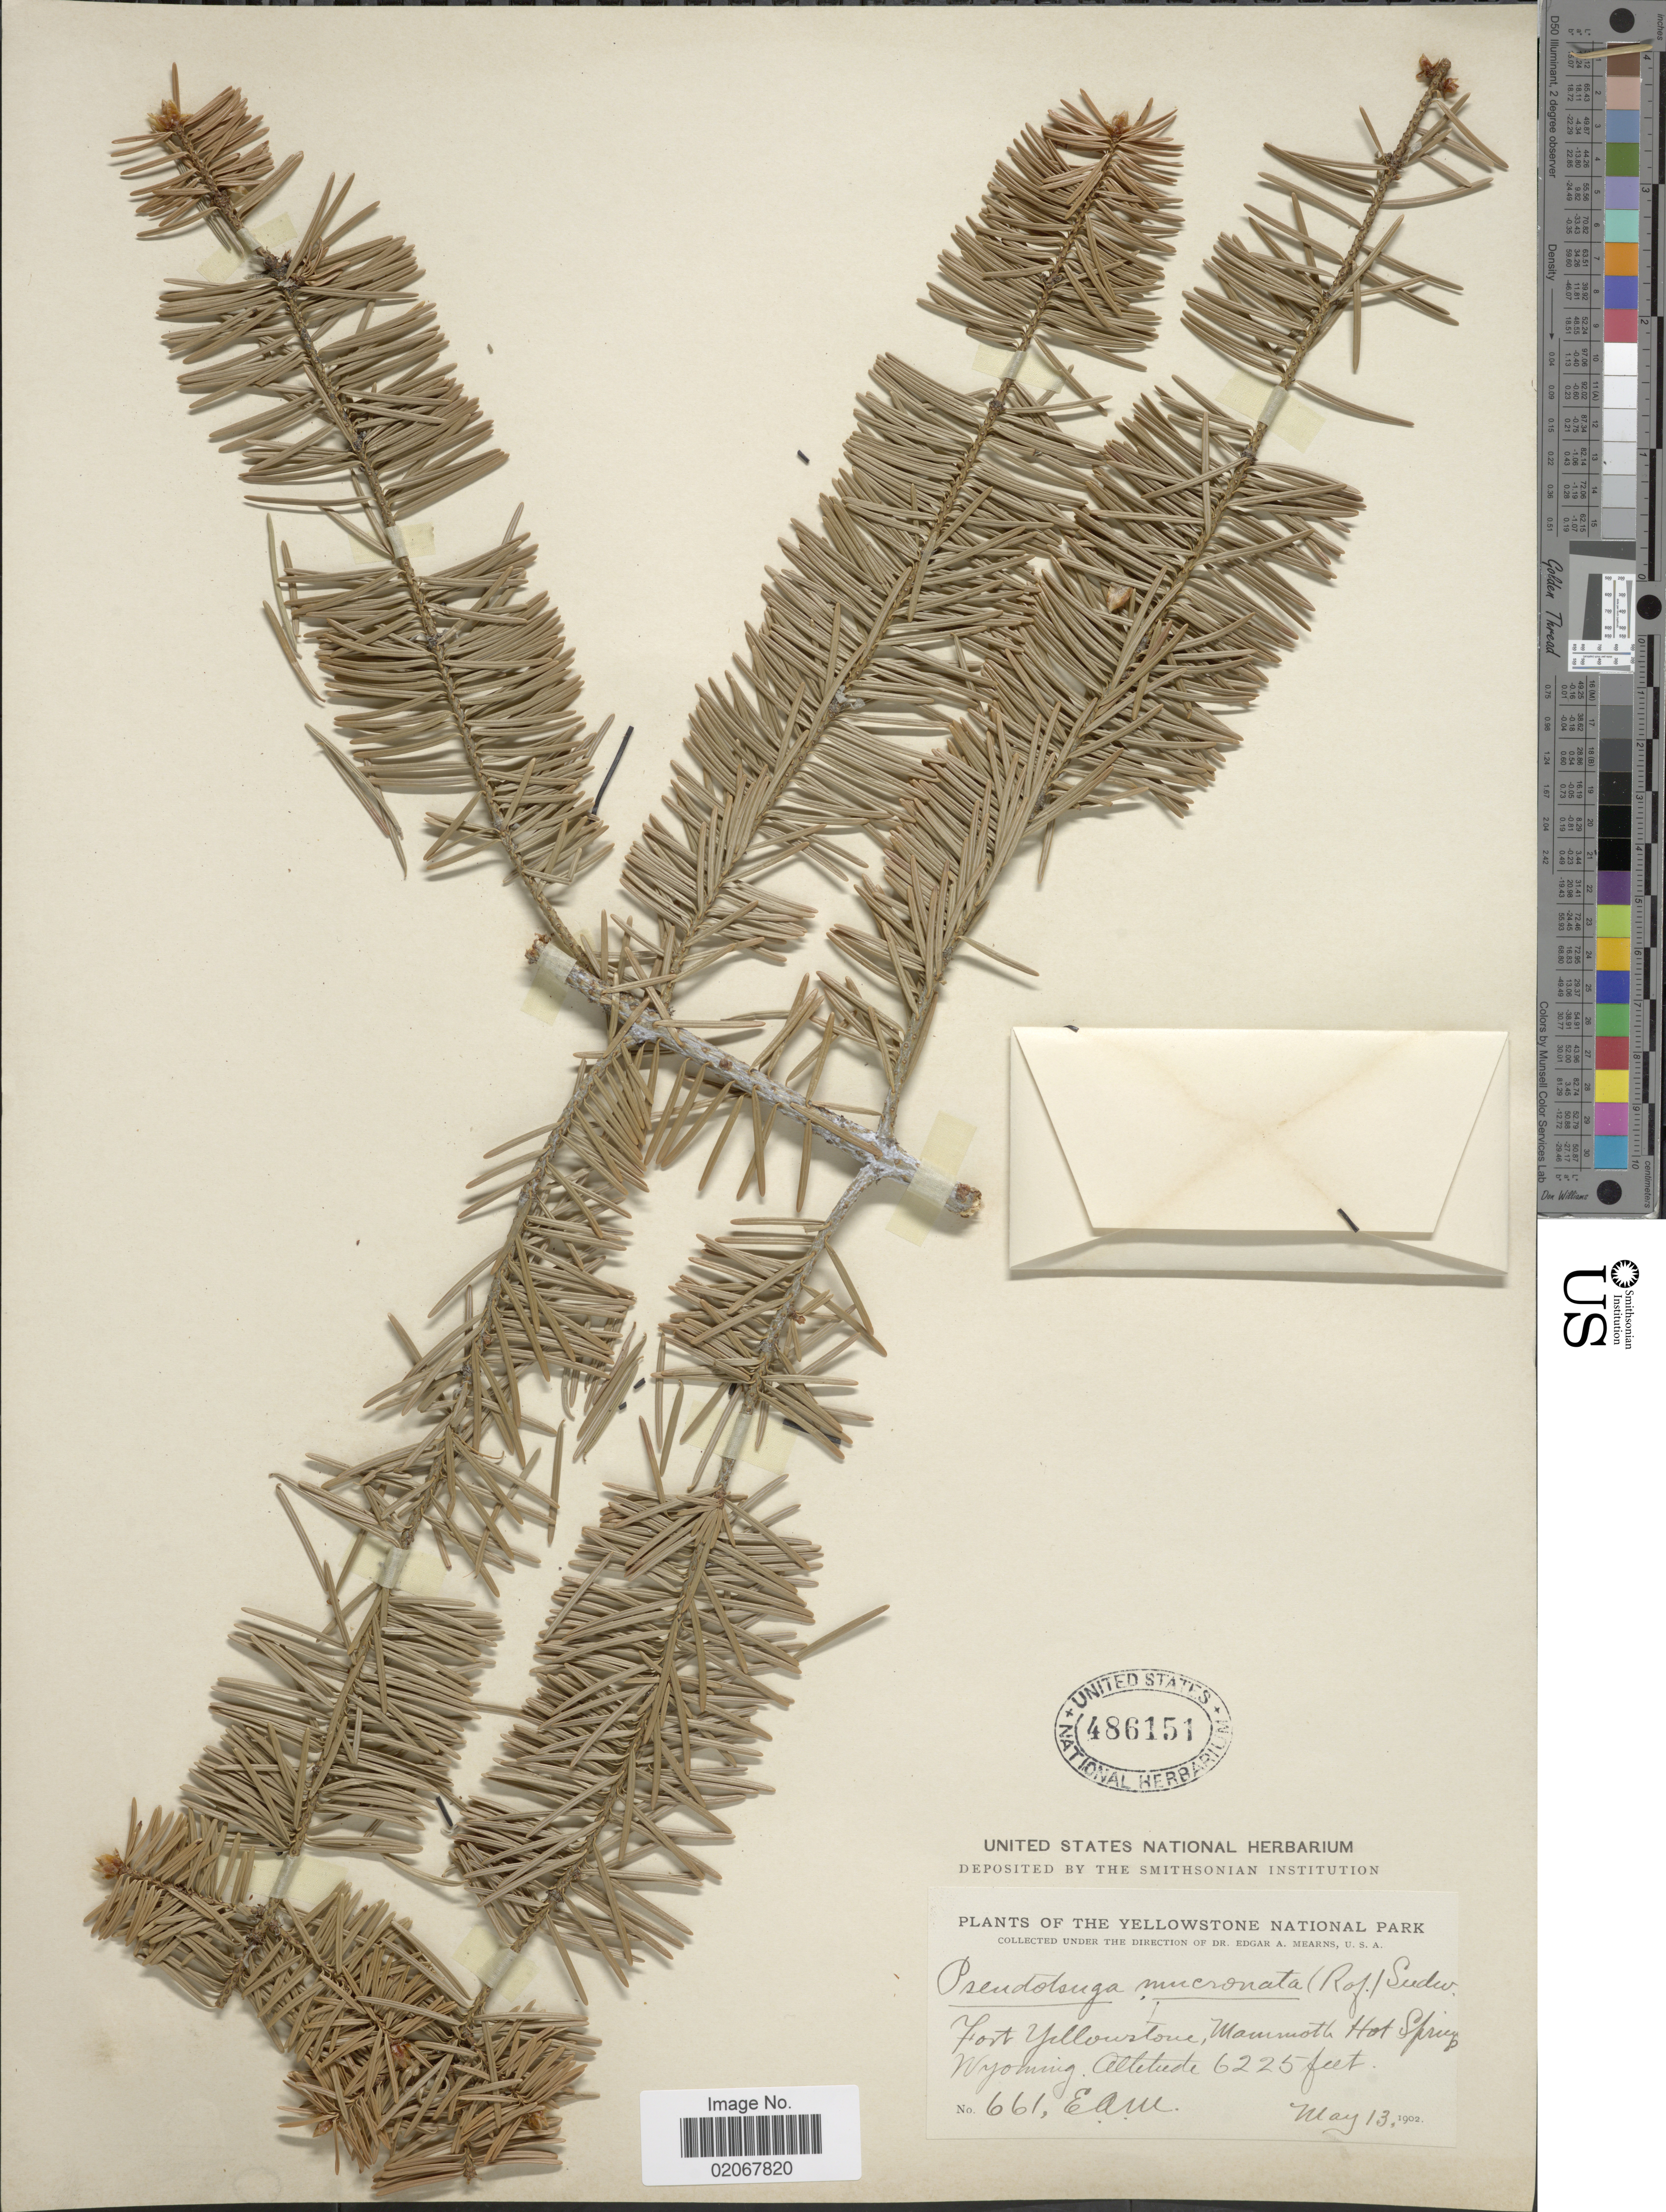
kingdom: Plantae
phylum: Tracheophyta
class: Pinopsida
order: Pinales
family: Pinaceae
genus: Pseudotsuga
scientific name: Pseudotsuga menziesii var. glauca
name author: (Beissn.) Franco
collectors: E. A. Mearns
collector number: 661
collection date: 1902-05-13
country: United States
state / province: Wyoming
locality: Yellowstone National Park. Fort Yellowstone, Mammoth Hot Springs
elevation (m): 1897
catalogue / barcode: US 486151